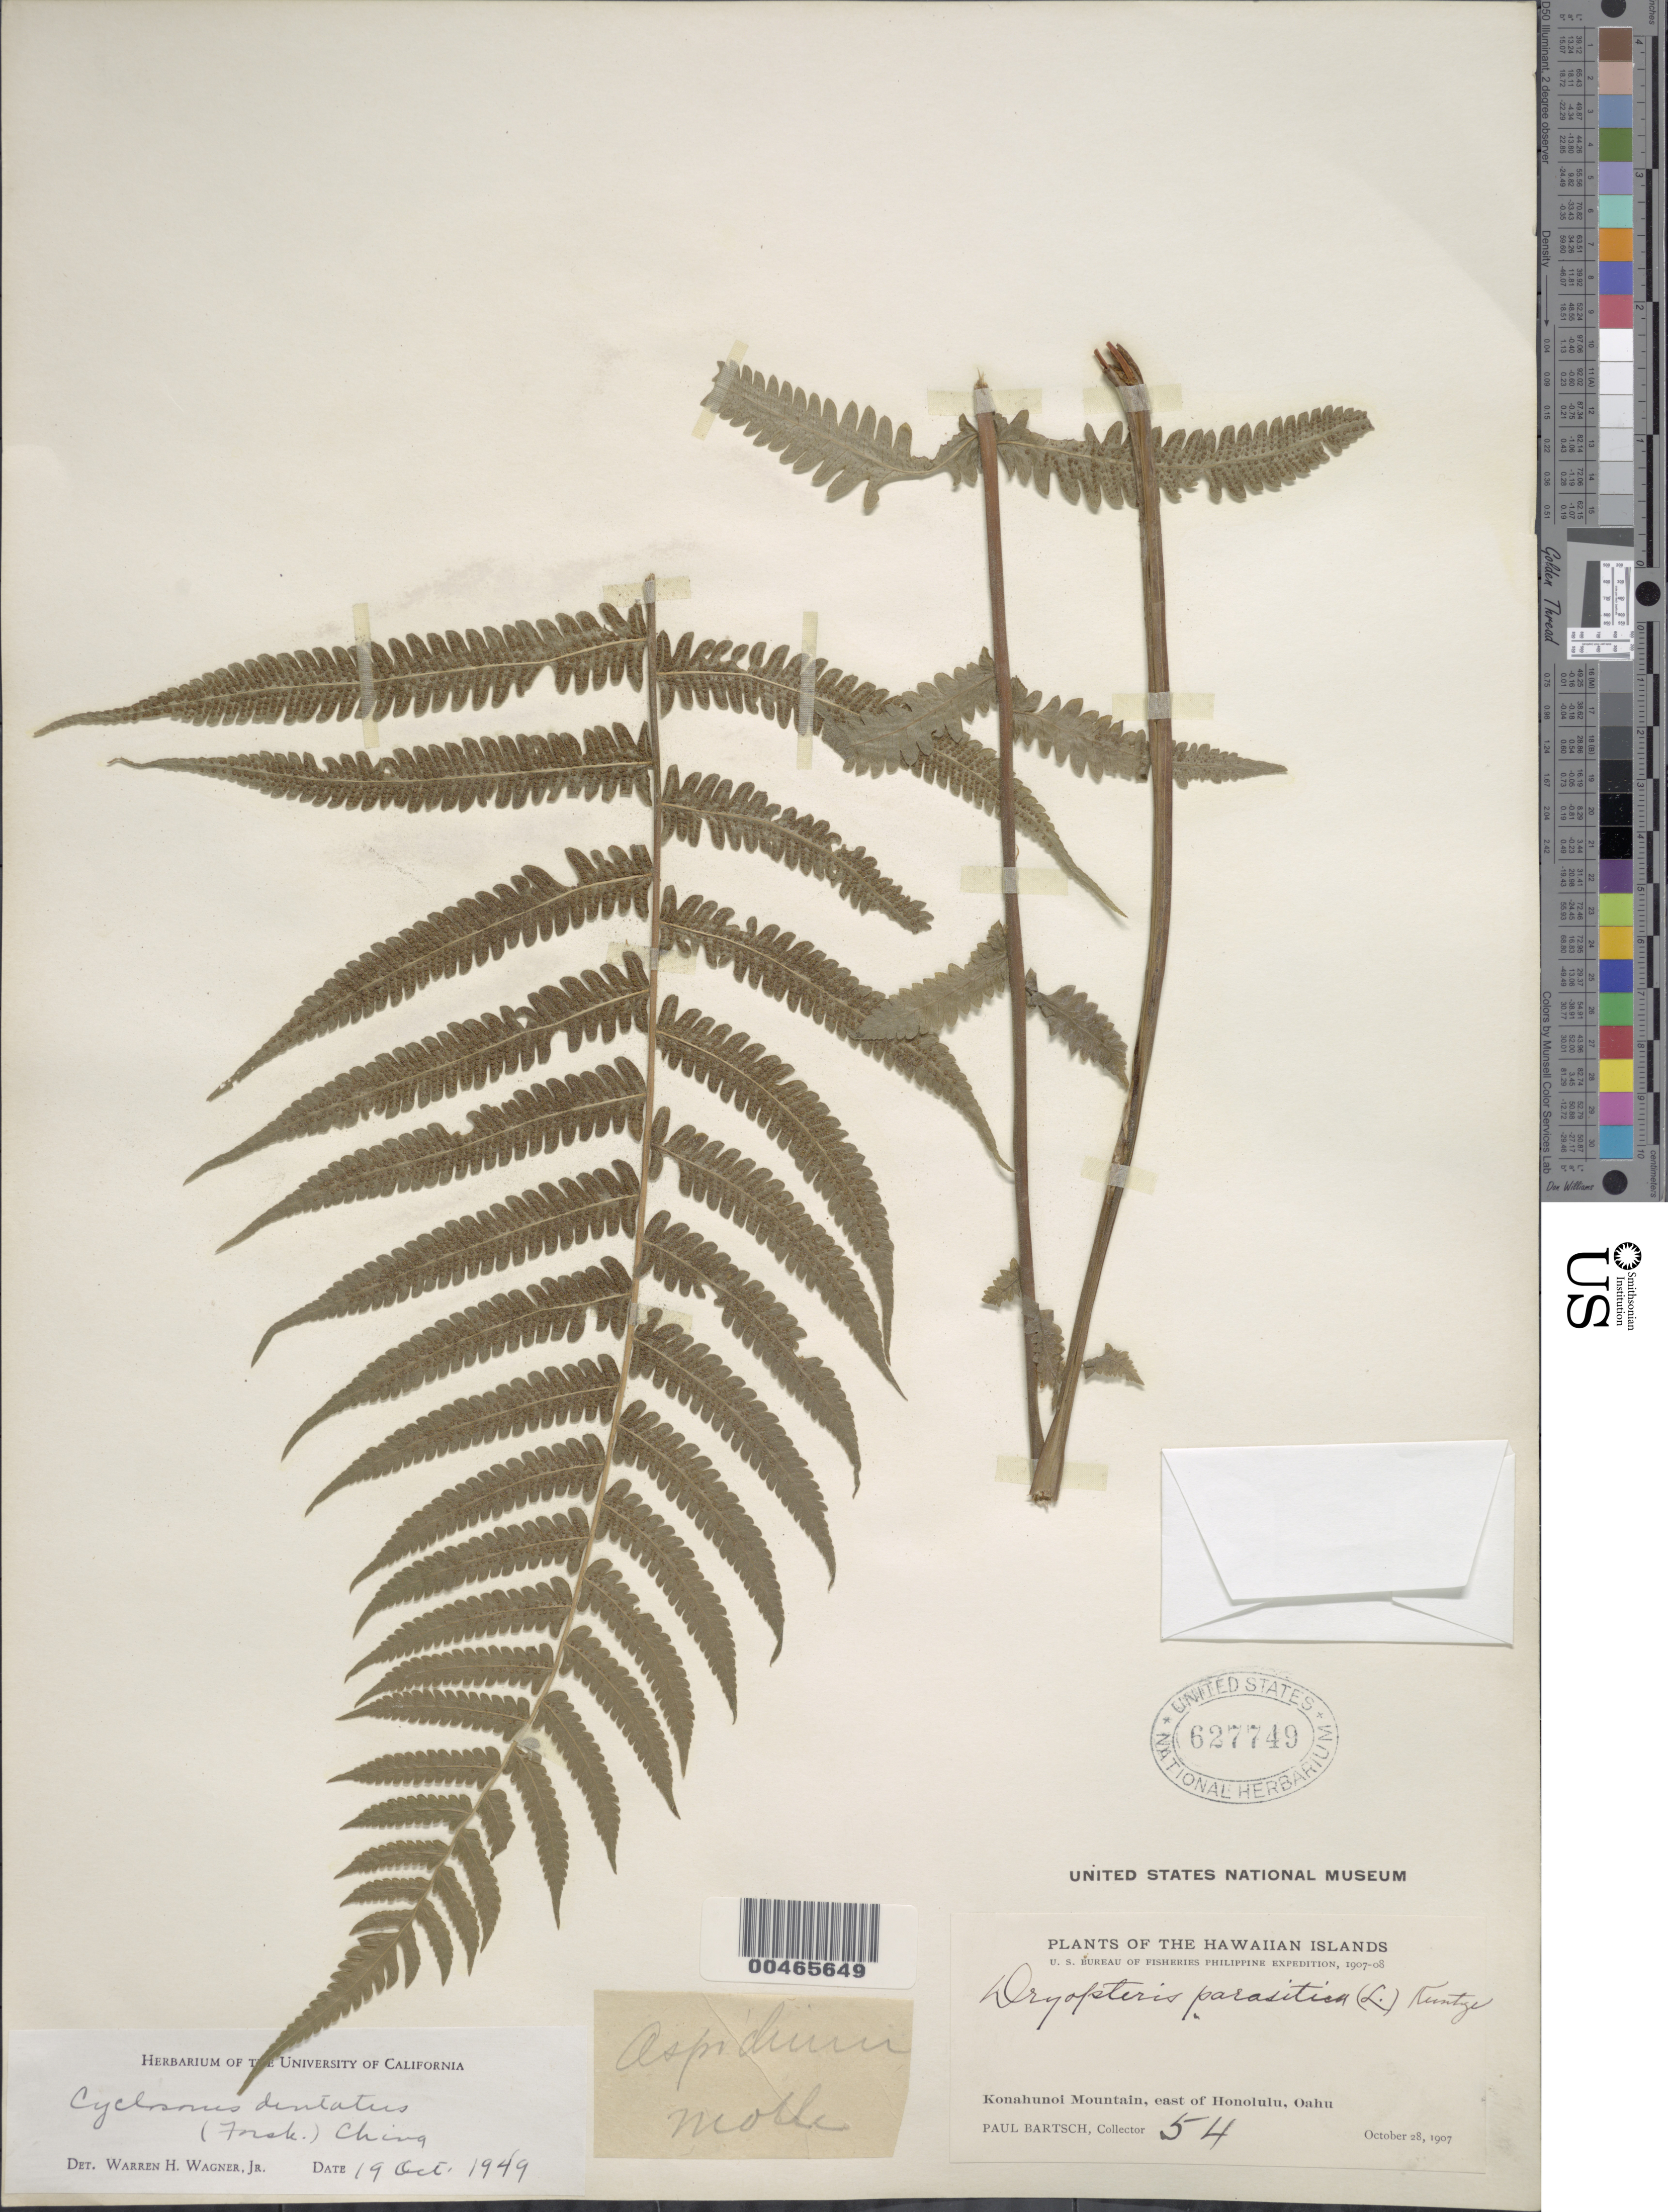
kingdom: Plantae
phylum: Tracheophyta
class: Polypodiopsida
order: Polypodiales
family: Thelypteridaceae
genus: Christella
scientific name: Christella dentata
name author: (Forssk.) Brownsey & Jermy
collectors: P. Bartsch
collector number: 54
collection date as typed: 28 Oct 1907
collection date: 1907-10-28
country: United States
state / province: Hawaii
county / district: Honolulu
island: Oahu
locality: Konahunoi Mt., E of Honolulu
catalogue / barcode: US 627749